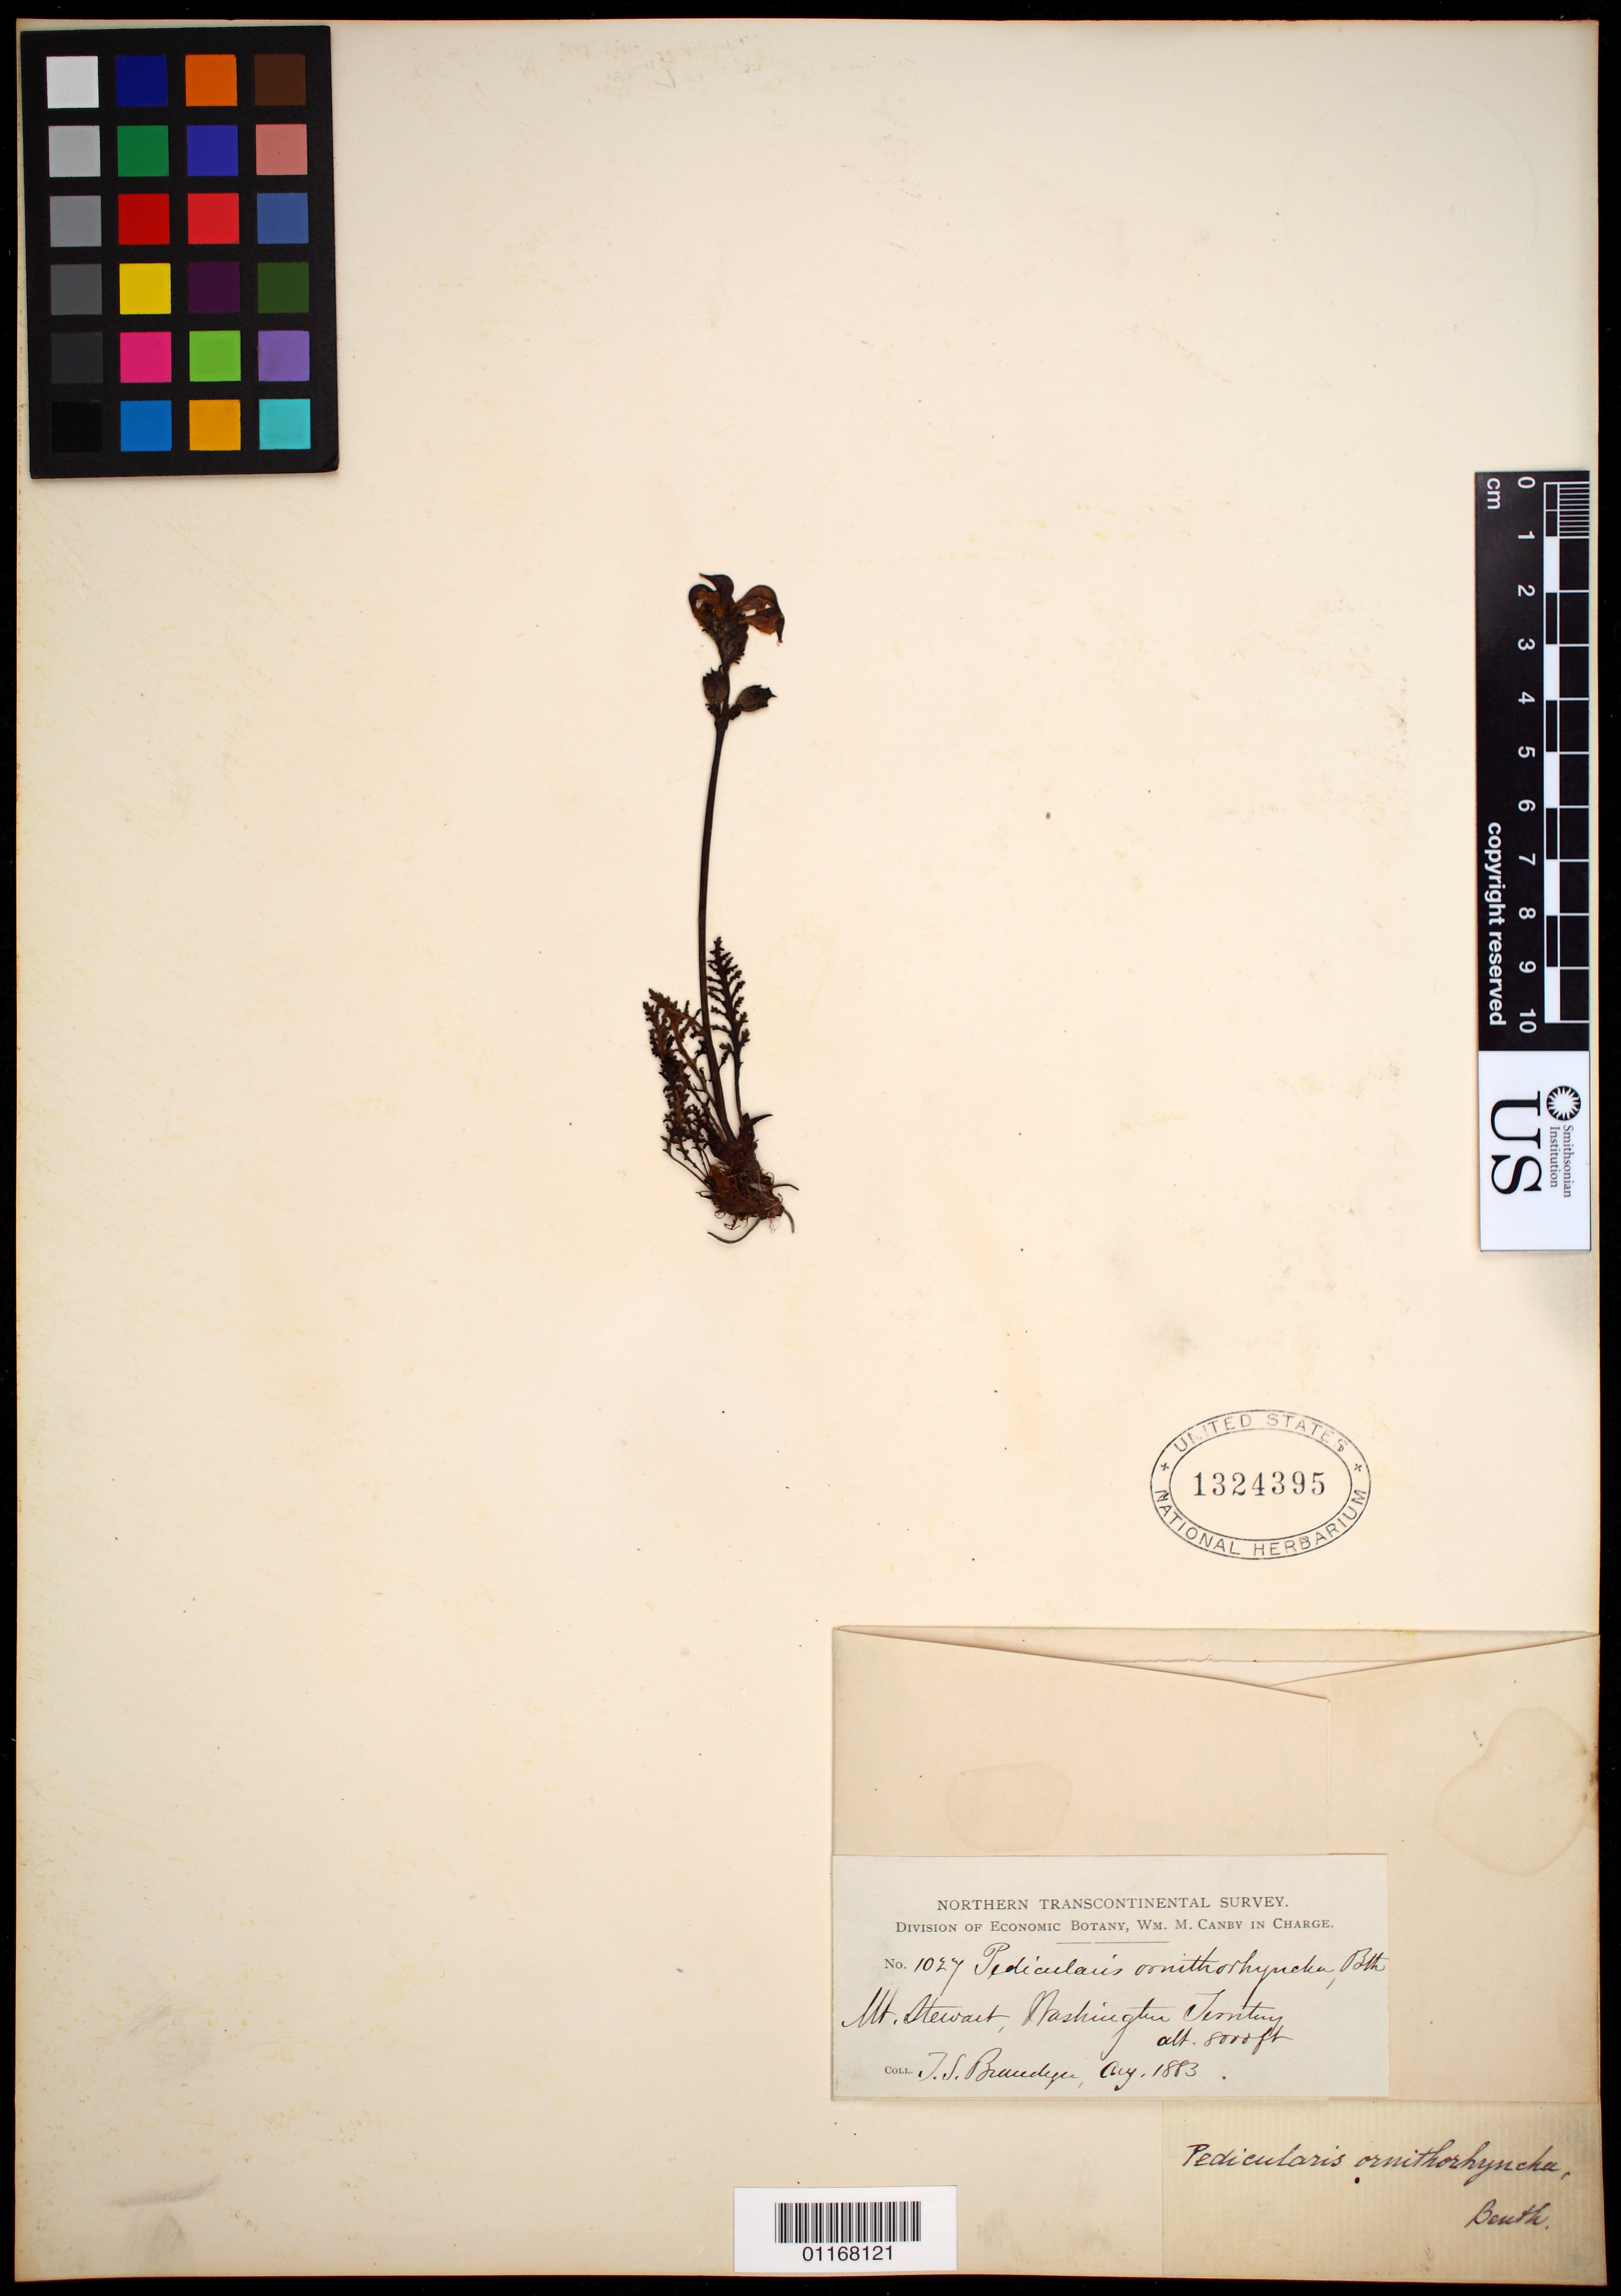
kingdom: Plantae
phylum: Tracheophyta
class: Magnoliopsida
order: Lamiales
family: Orobanchaceae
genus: Pedicularis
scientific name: Pedicularis ornithorhyncha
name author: Benth.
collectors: T. S. Brandegee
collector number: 1027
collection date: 1883-08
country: United States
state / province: Washington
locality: Mt. Stewart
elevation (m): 2438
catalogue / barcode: US 1324395